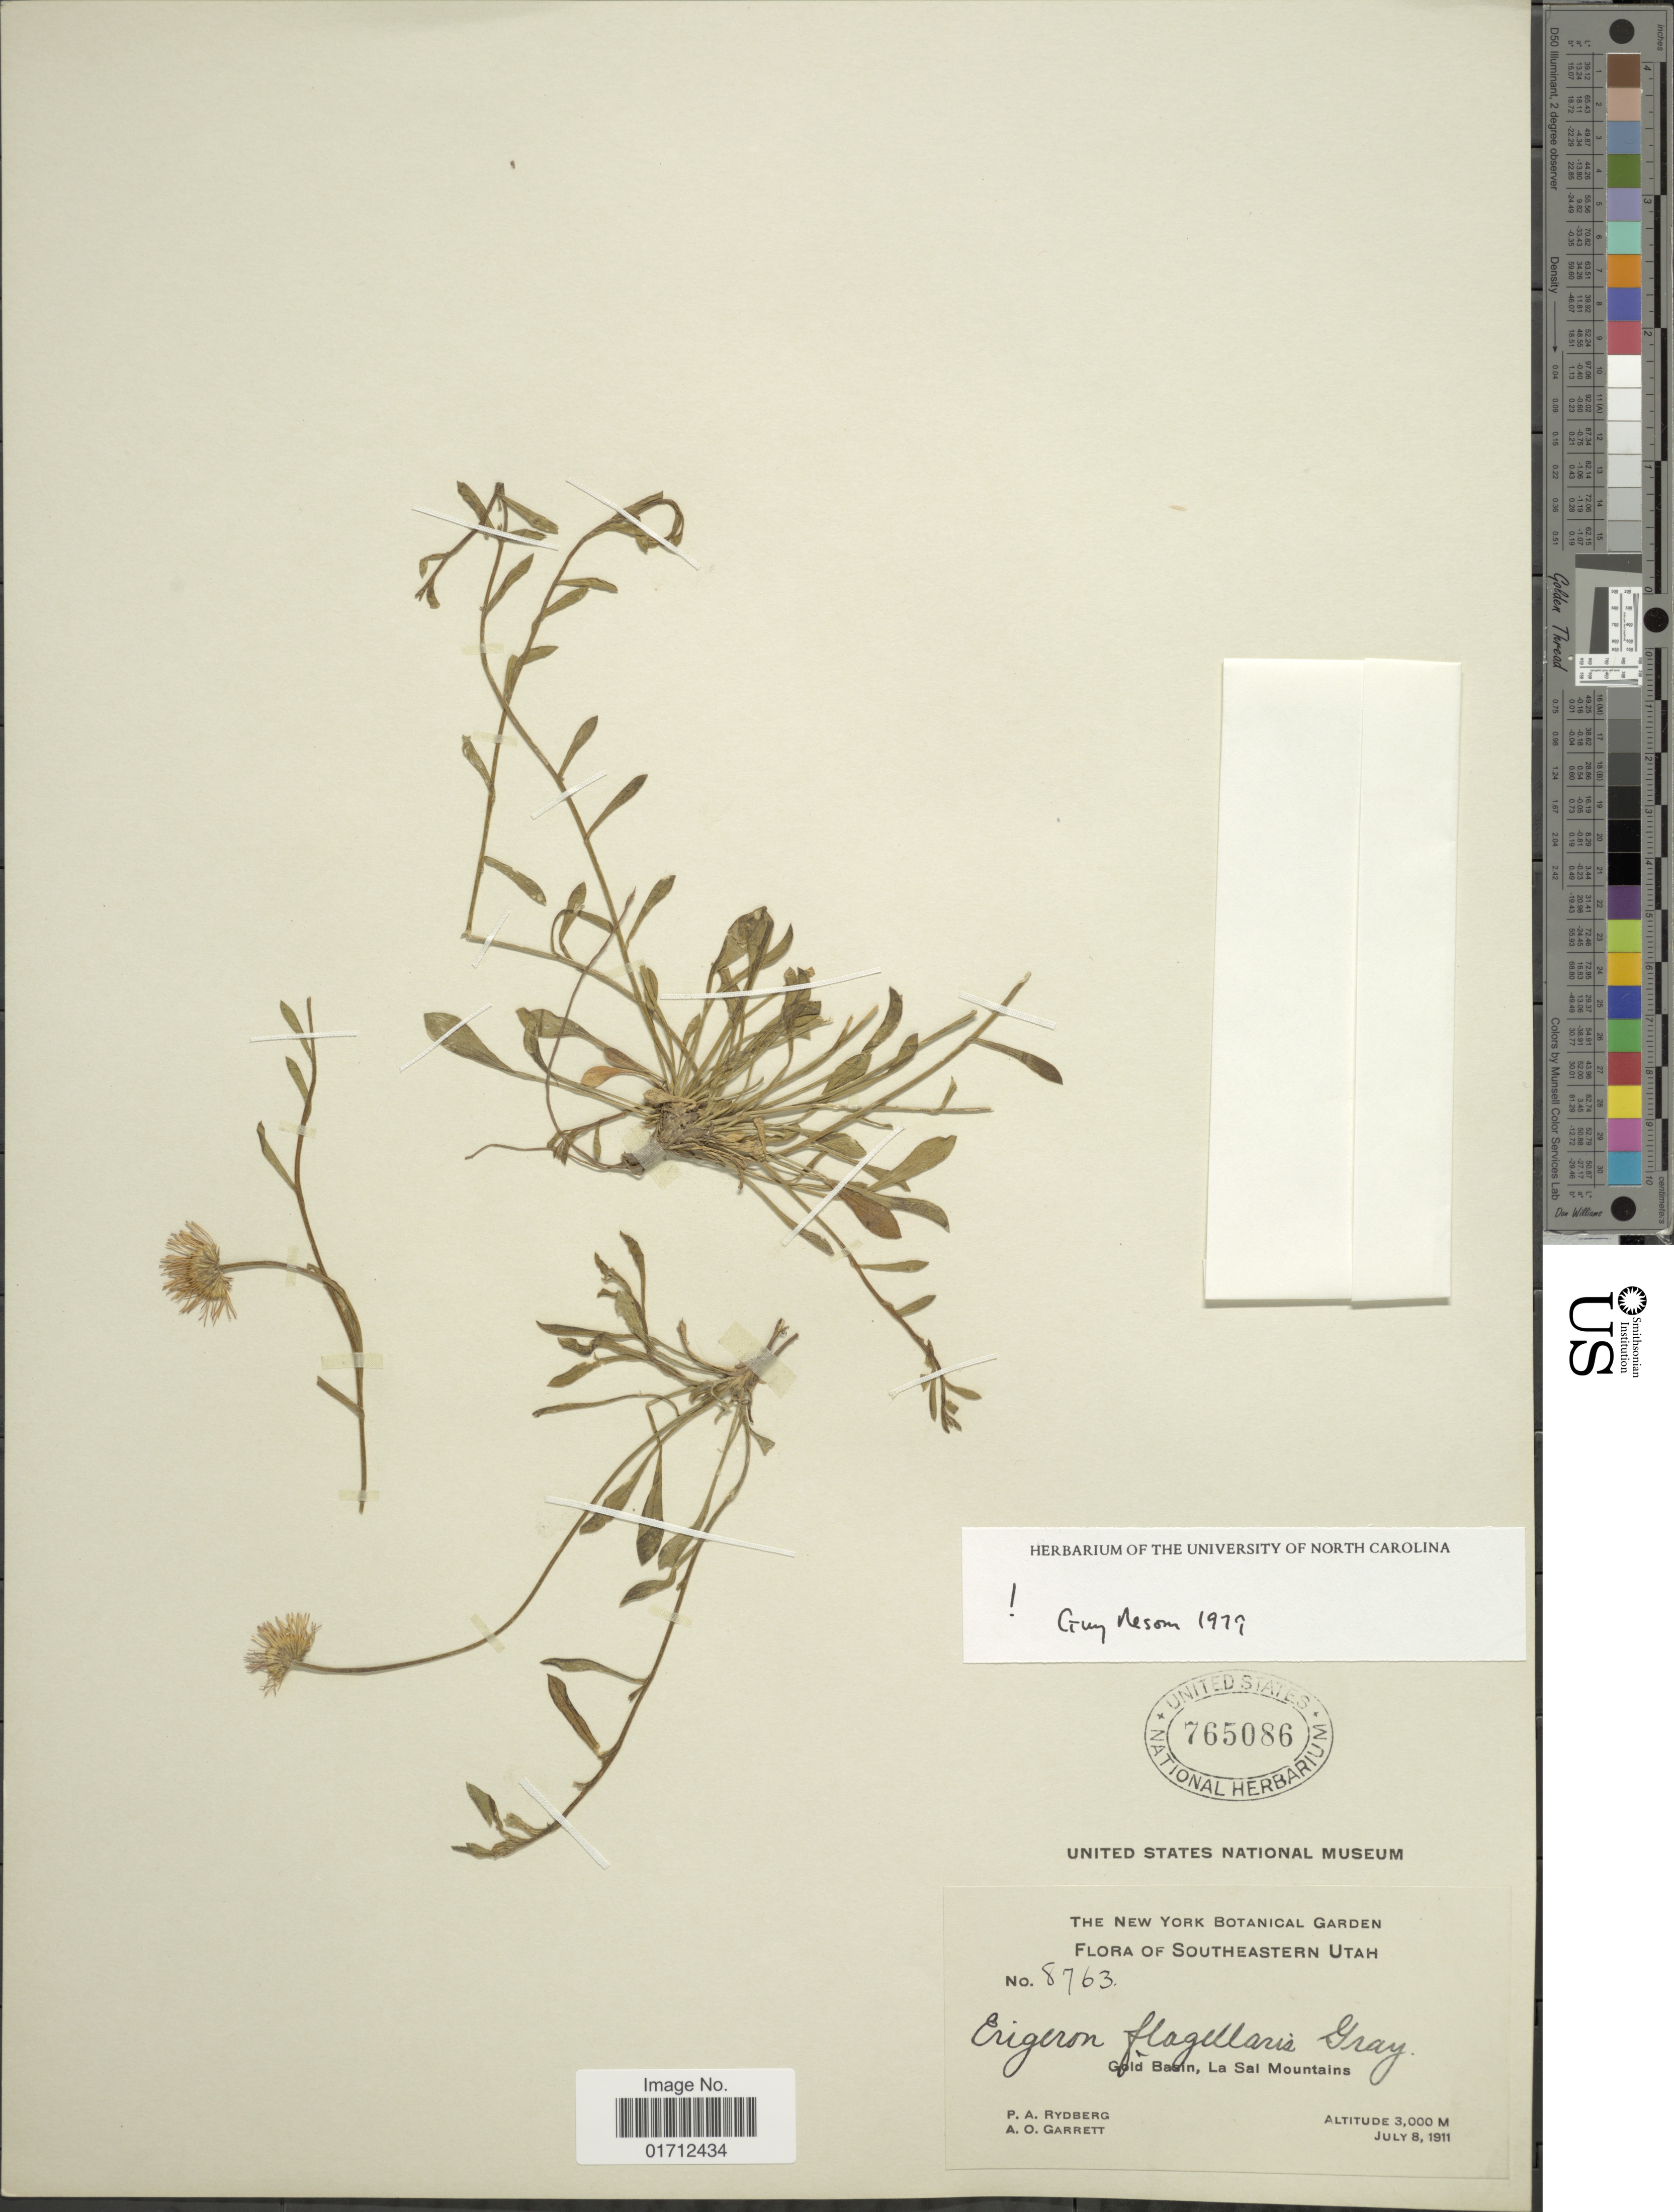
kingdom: Plantae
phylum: Tracheophyta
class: Magnoliopsida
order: Asterales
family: Asteraceae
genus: Erigeron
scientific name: Erigeron flagellaris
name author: A. Gray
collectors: P. A. Rydberg & A. O. Garrett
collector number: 8763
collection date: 1911-07-08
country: United States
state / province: Utah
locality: Southeastern Utah, Gold Basin, La sal Mountains.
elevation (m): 3000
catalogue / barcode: US 765086